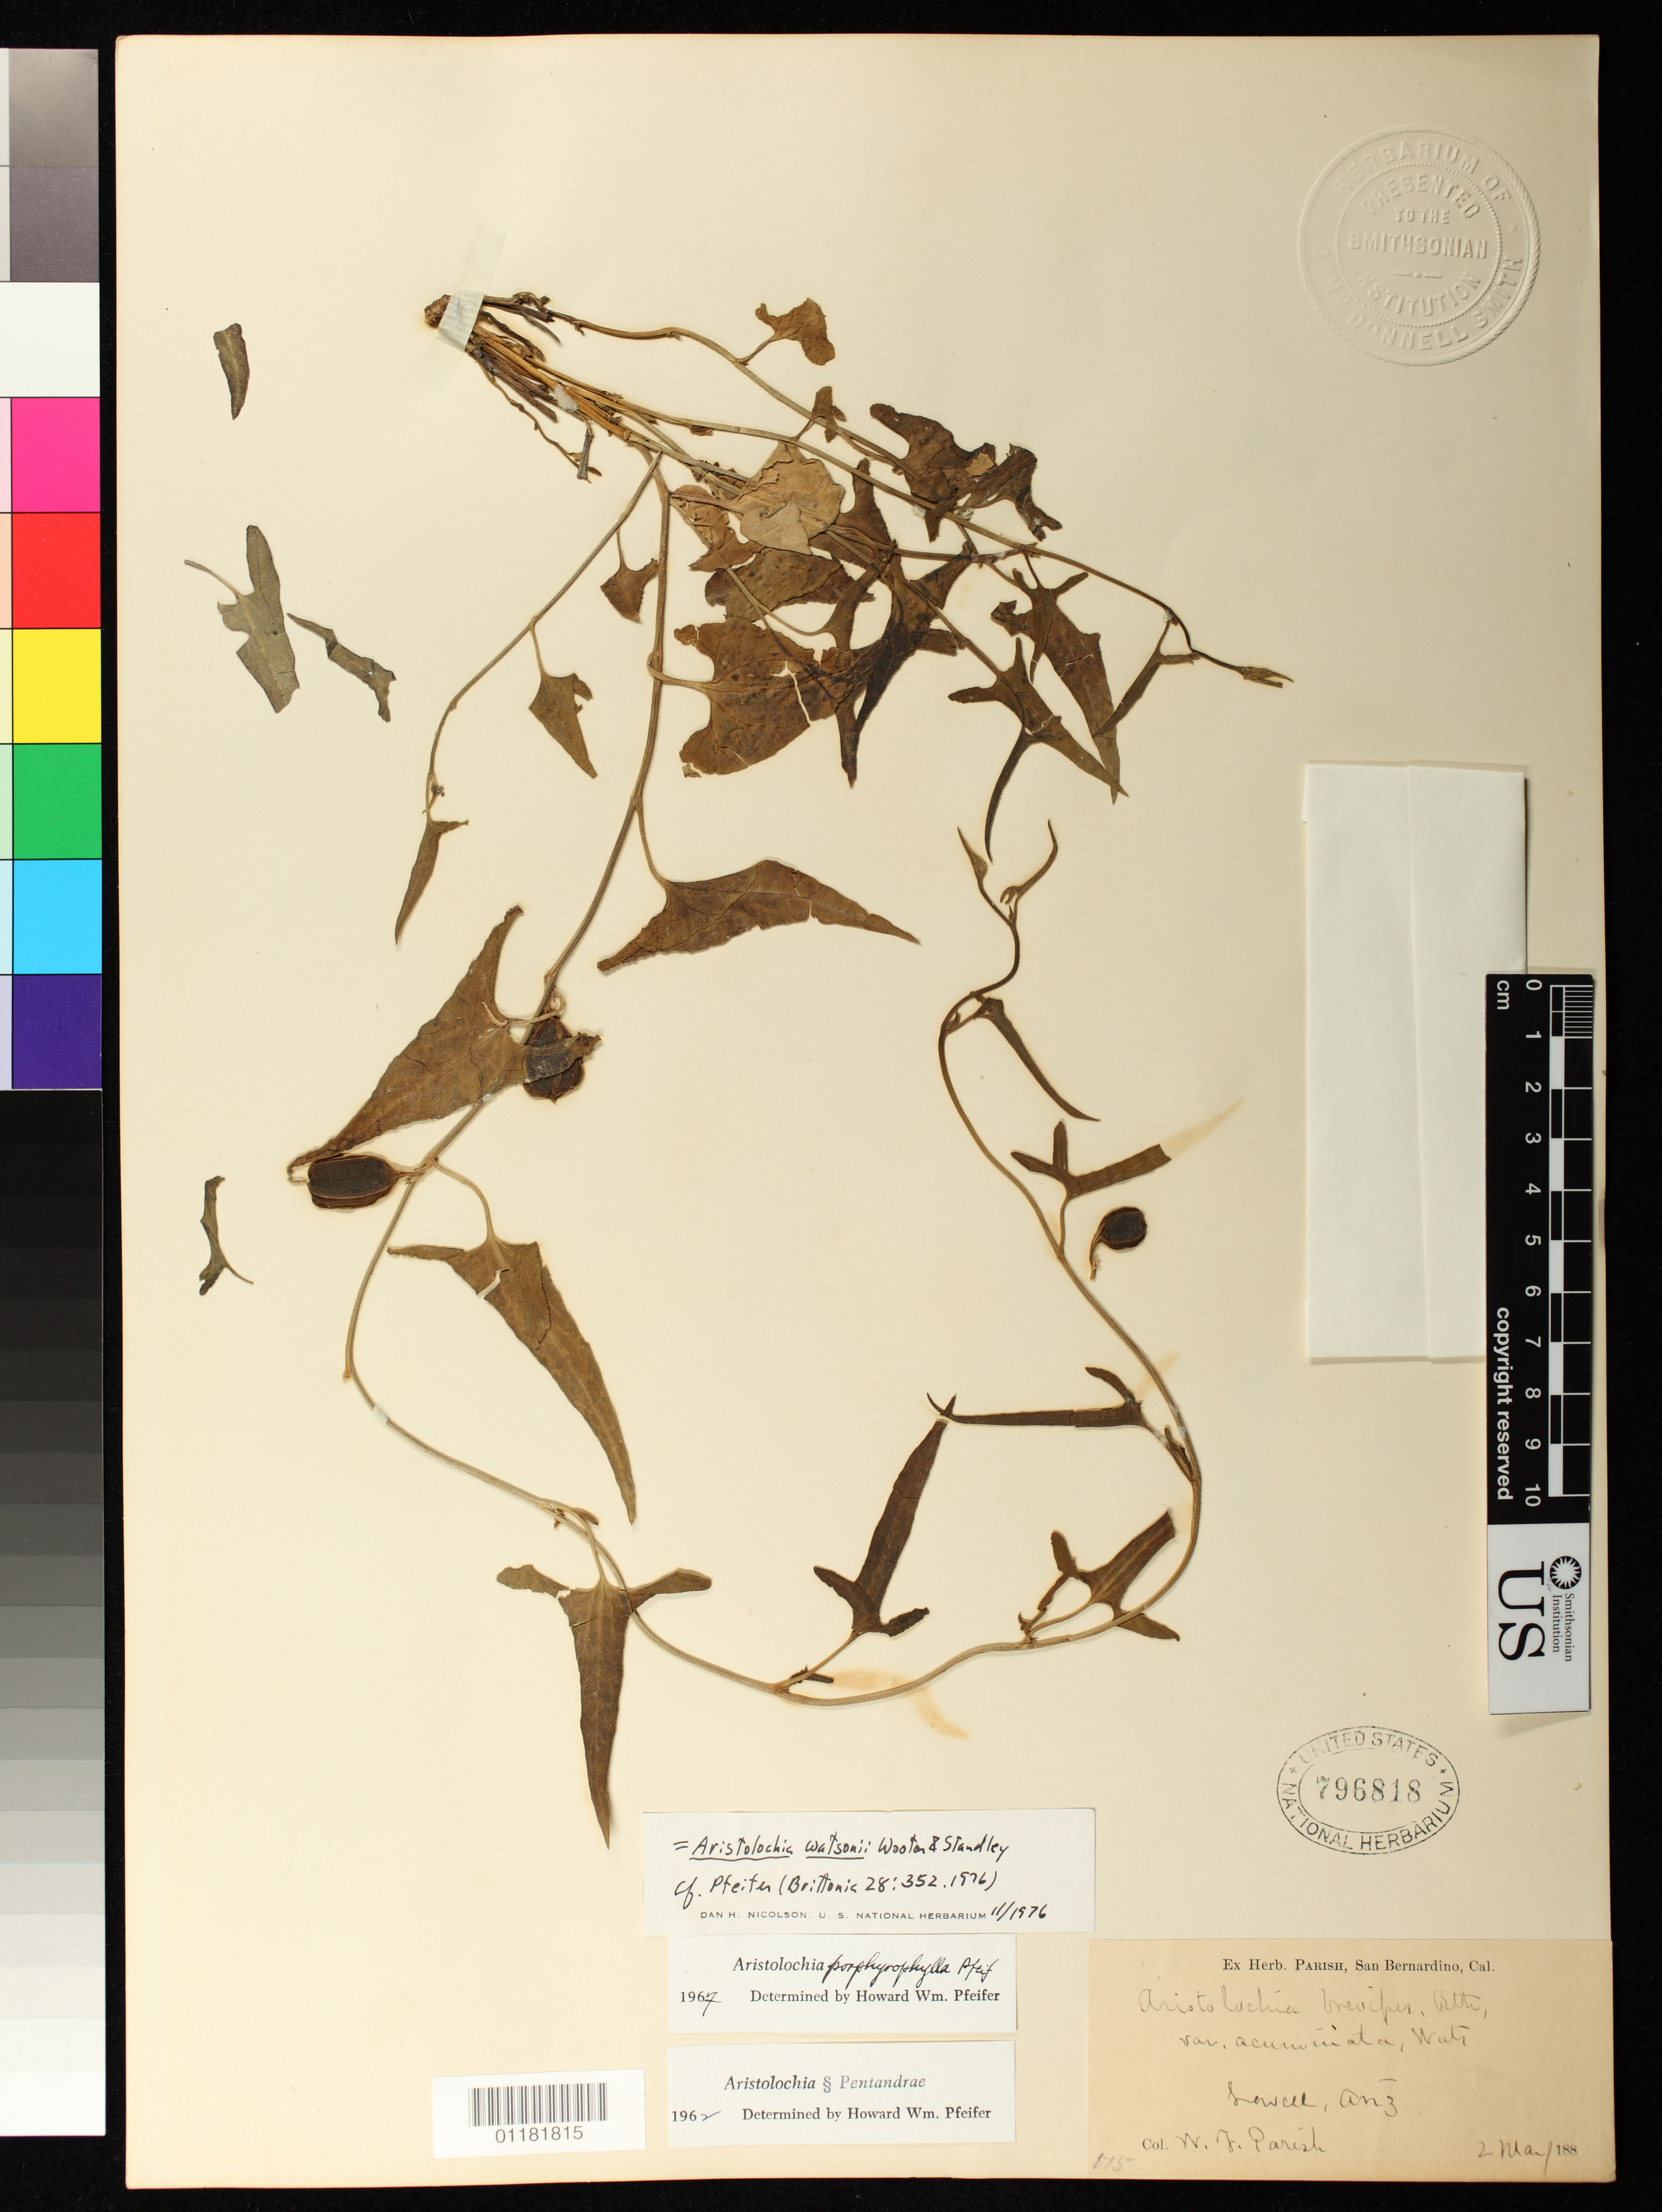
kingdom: Plantae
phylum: Tracheophyta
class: Magnoliopsida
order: Piperales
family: Aristolochiaceae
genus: Aristolochia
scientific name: Aristolochia watsonii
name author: Wooton & Standl.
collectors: W. F. Parish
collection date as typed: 02/05/188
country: United States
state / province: Arizona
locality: Lowell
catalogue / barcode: US 796818